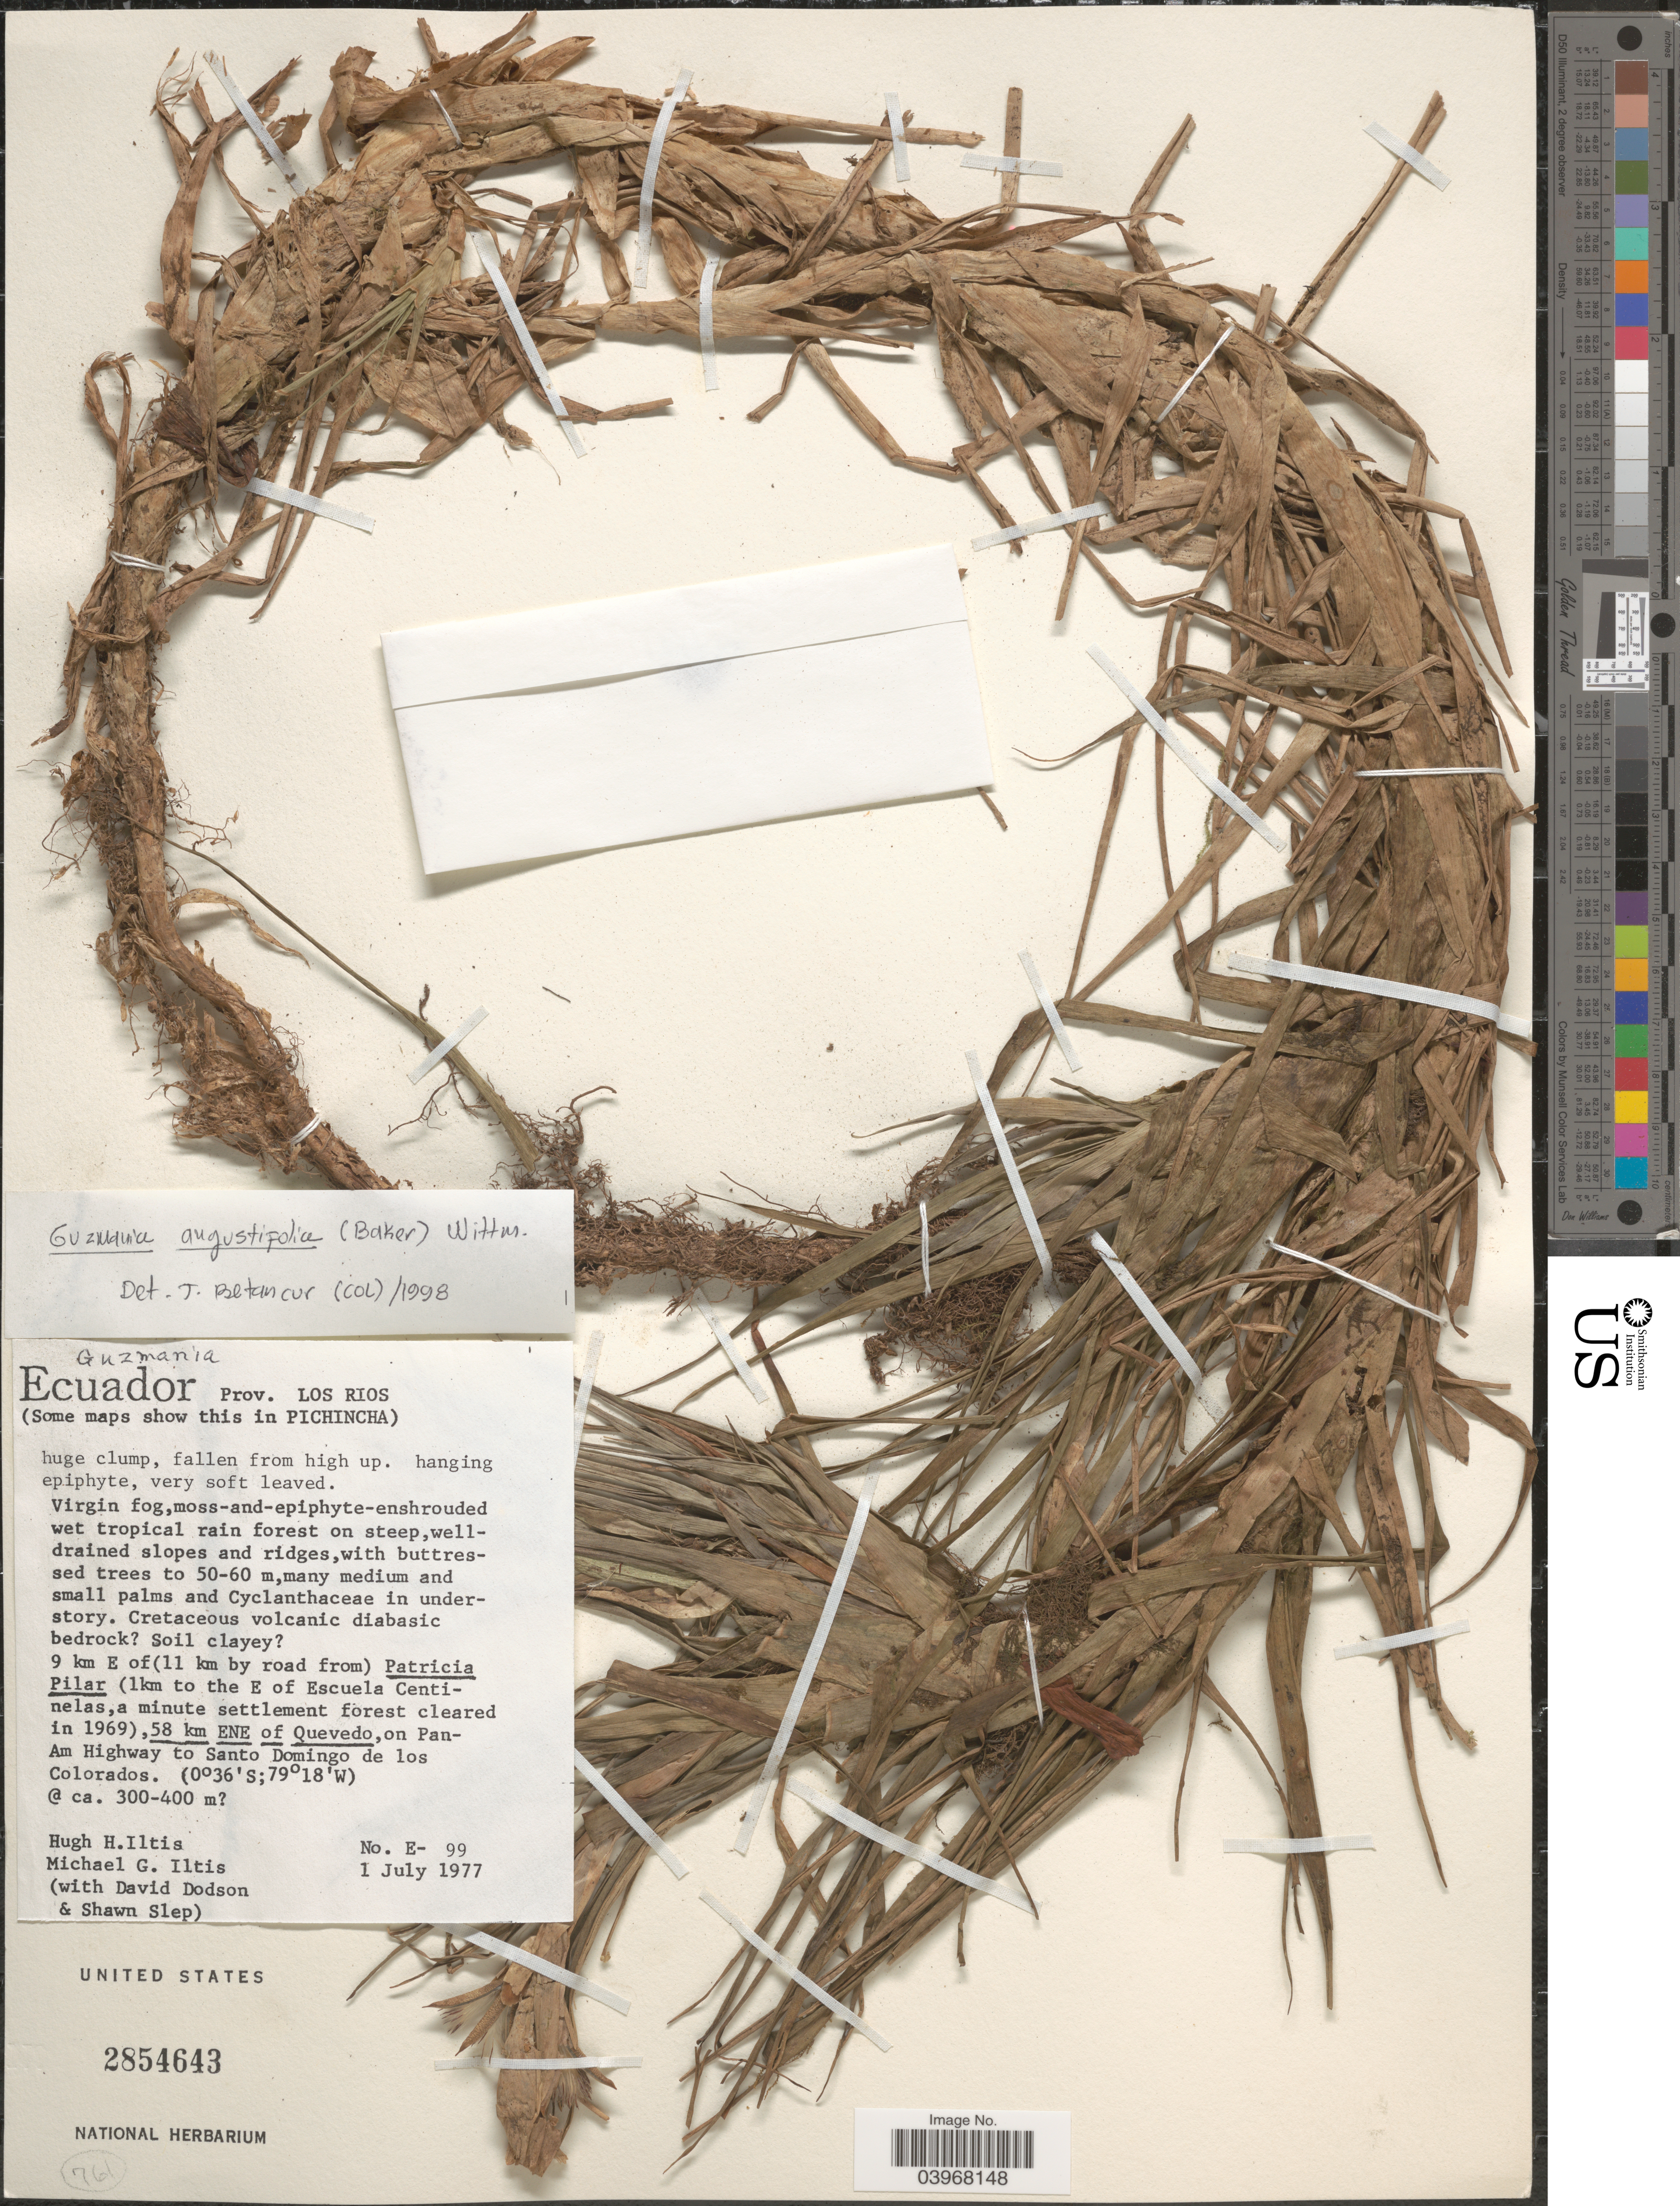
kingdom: Plantae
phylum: Tracheophyta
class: Liliopsida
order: Poales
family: Bromeliaceae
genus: Guzmania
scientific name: Guzmania angustifolia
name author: (Baker) Wittm.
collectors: H. Iltis, M. G. Iltis, D. Dodson & S. Slep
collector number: E-99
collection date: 1977-07-01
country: Ecuador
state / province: Los Ríos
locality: (Some maps show this in Pichincha) [unsure placement] 9 km E of (11 km by road from) Patricia Pilar (1km to the E of Escuela Centinelas, a minute settlement forest cleared in 1969), 58 km ENE of Quevedo, on Pan-Am Highway to Santo Domingo de los Colorados.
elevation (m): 300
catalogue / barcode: US 2854643